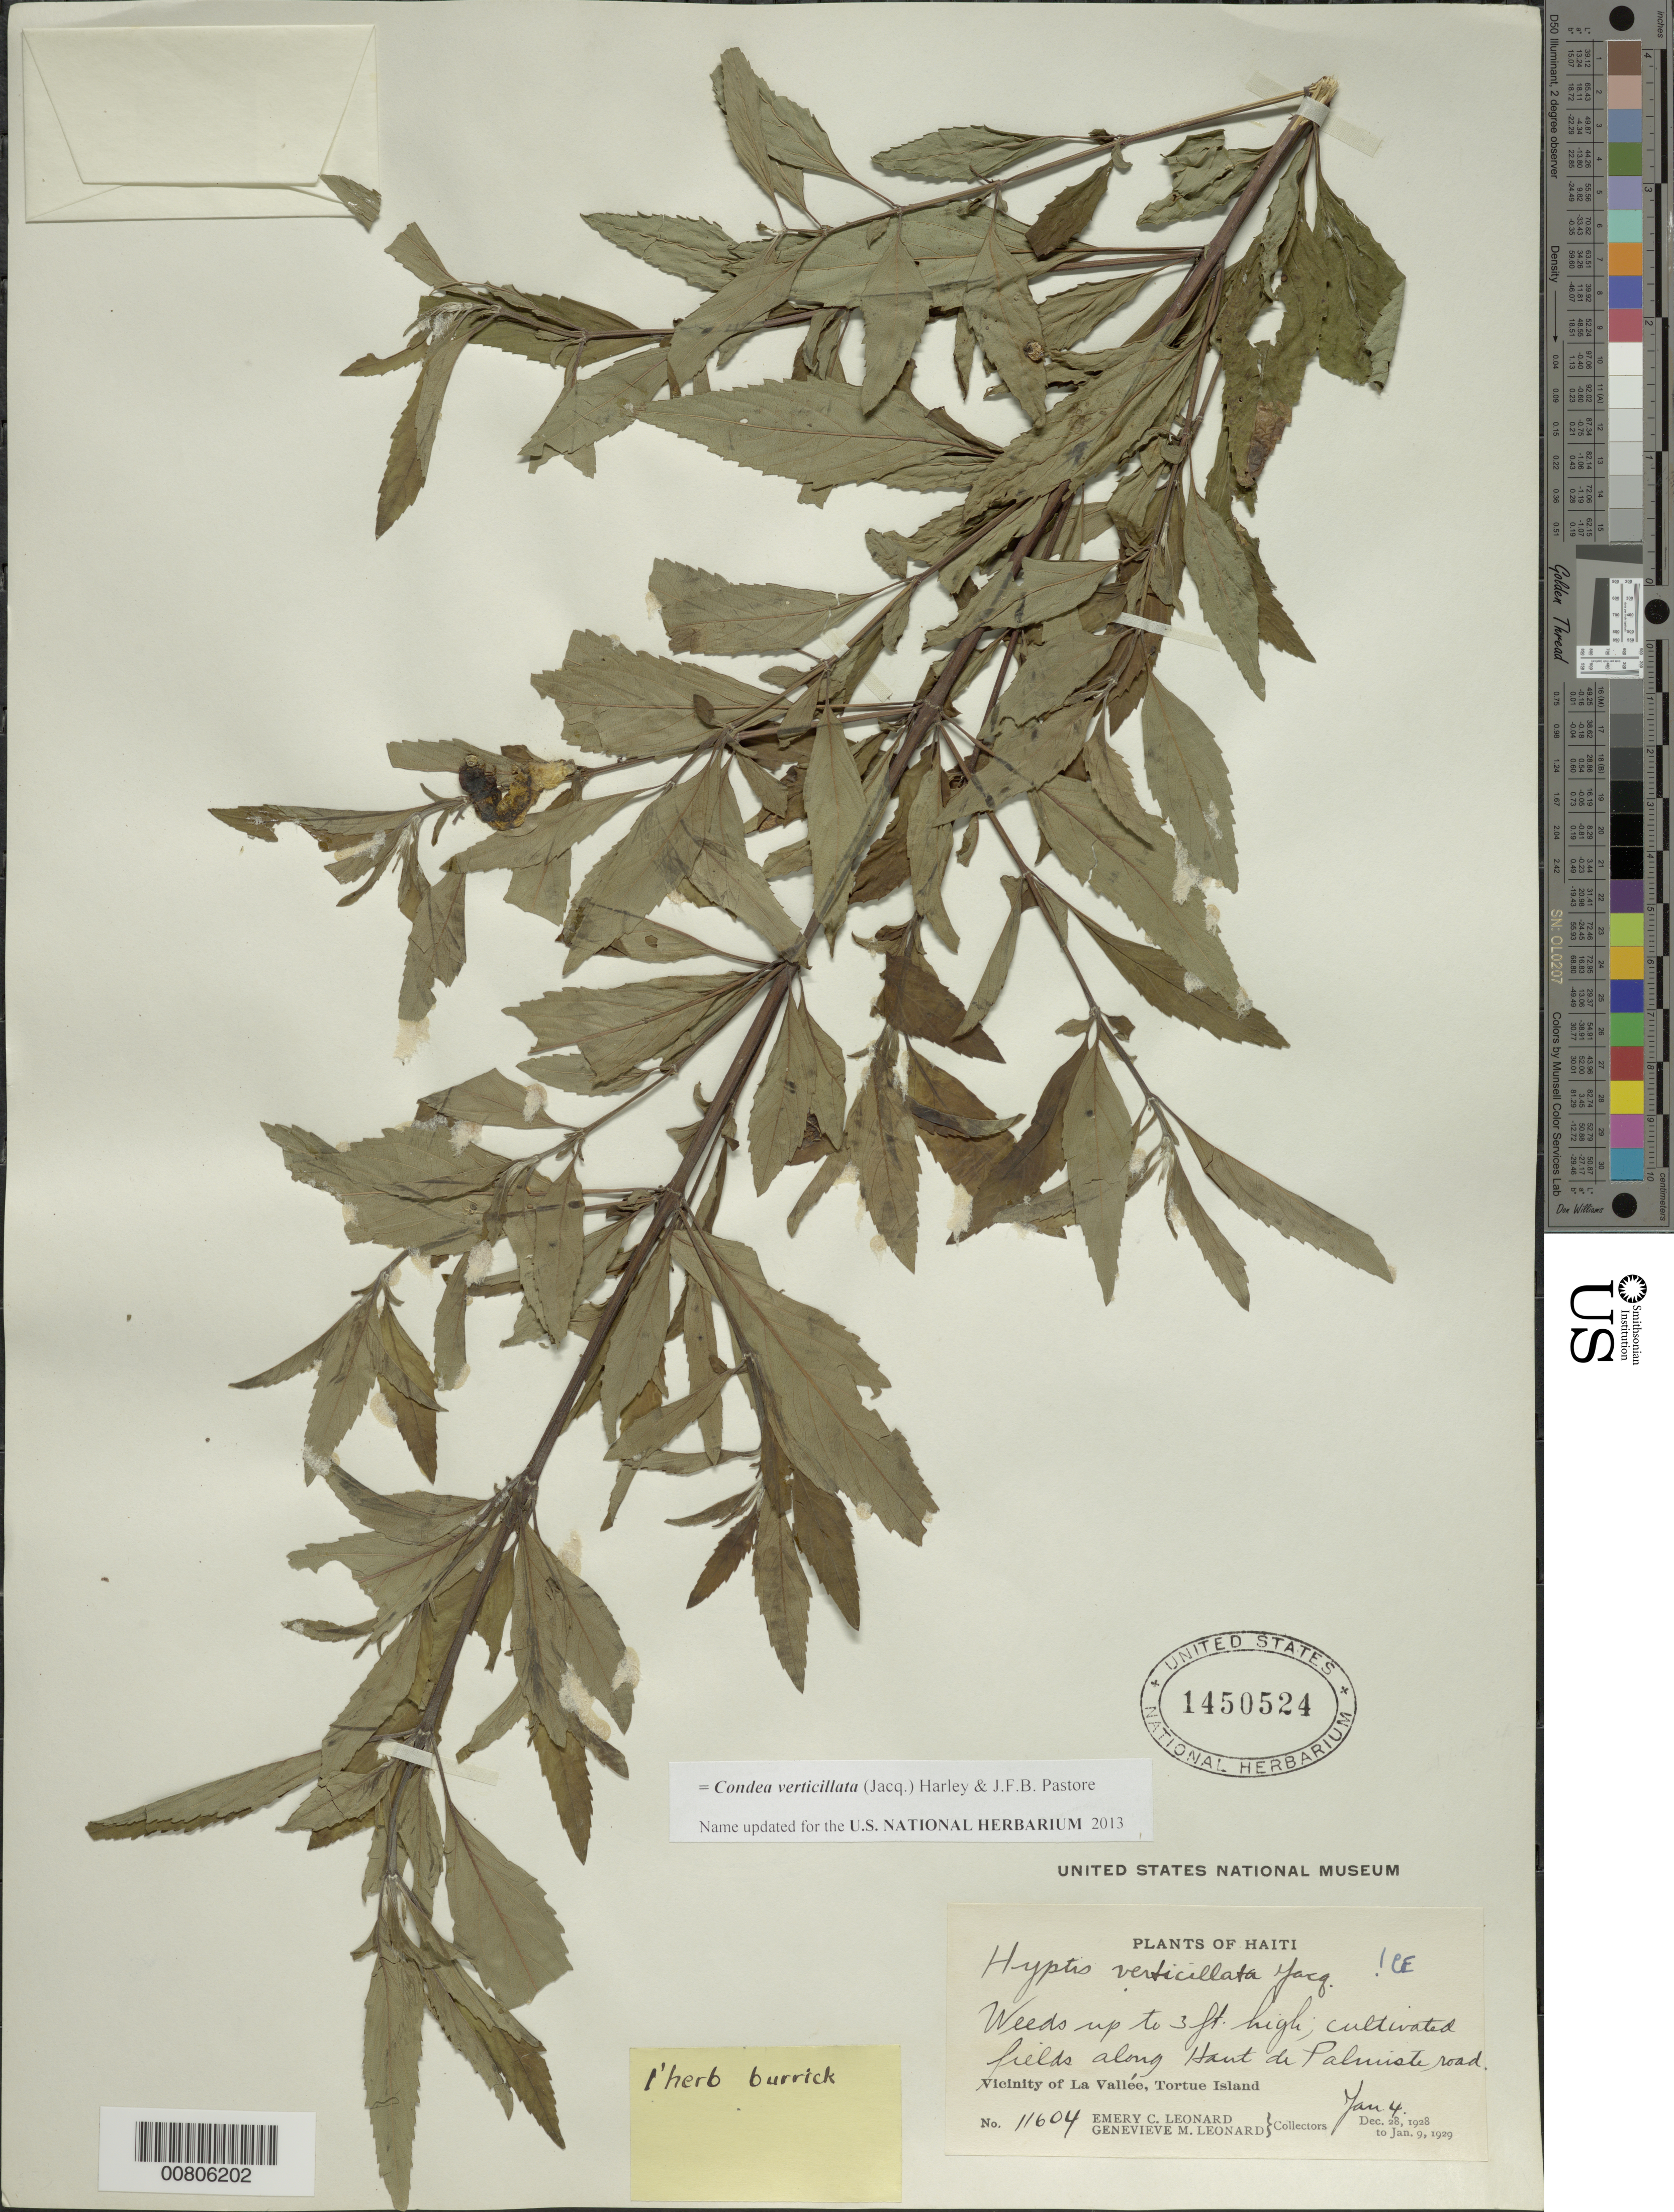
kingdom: Plantae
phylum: Tracheophyta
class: Magnoliopsida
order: Lamiales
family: Lamiaceae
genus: Condea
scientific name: Condea verticillata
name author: (Jacq.) Harley & J.F.B. Pastore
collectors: E. C. Leonard & G. M. Leonard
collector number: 11604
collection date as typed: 04 Jan 1929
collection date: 1929-01-04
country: Haiti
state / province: Nord-Ouest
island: Île de la Tortue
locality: Vicinity of La Vallée, along Haut de Paluiste Road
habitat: Cultivated fields along road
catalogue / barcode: US 1450524